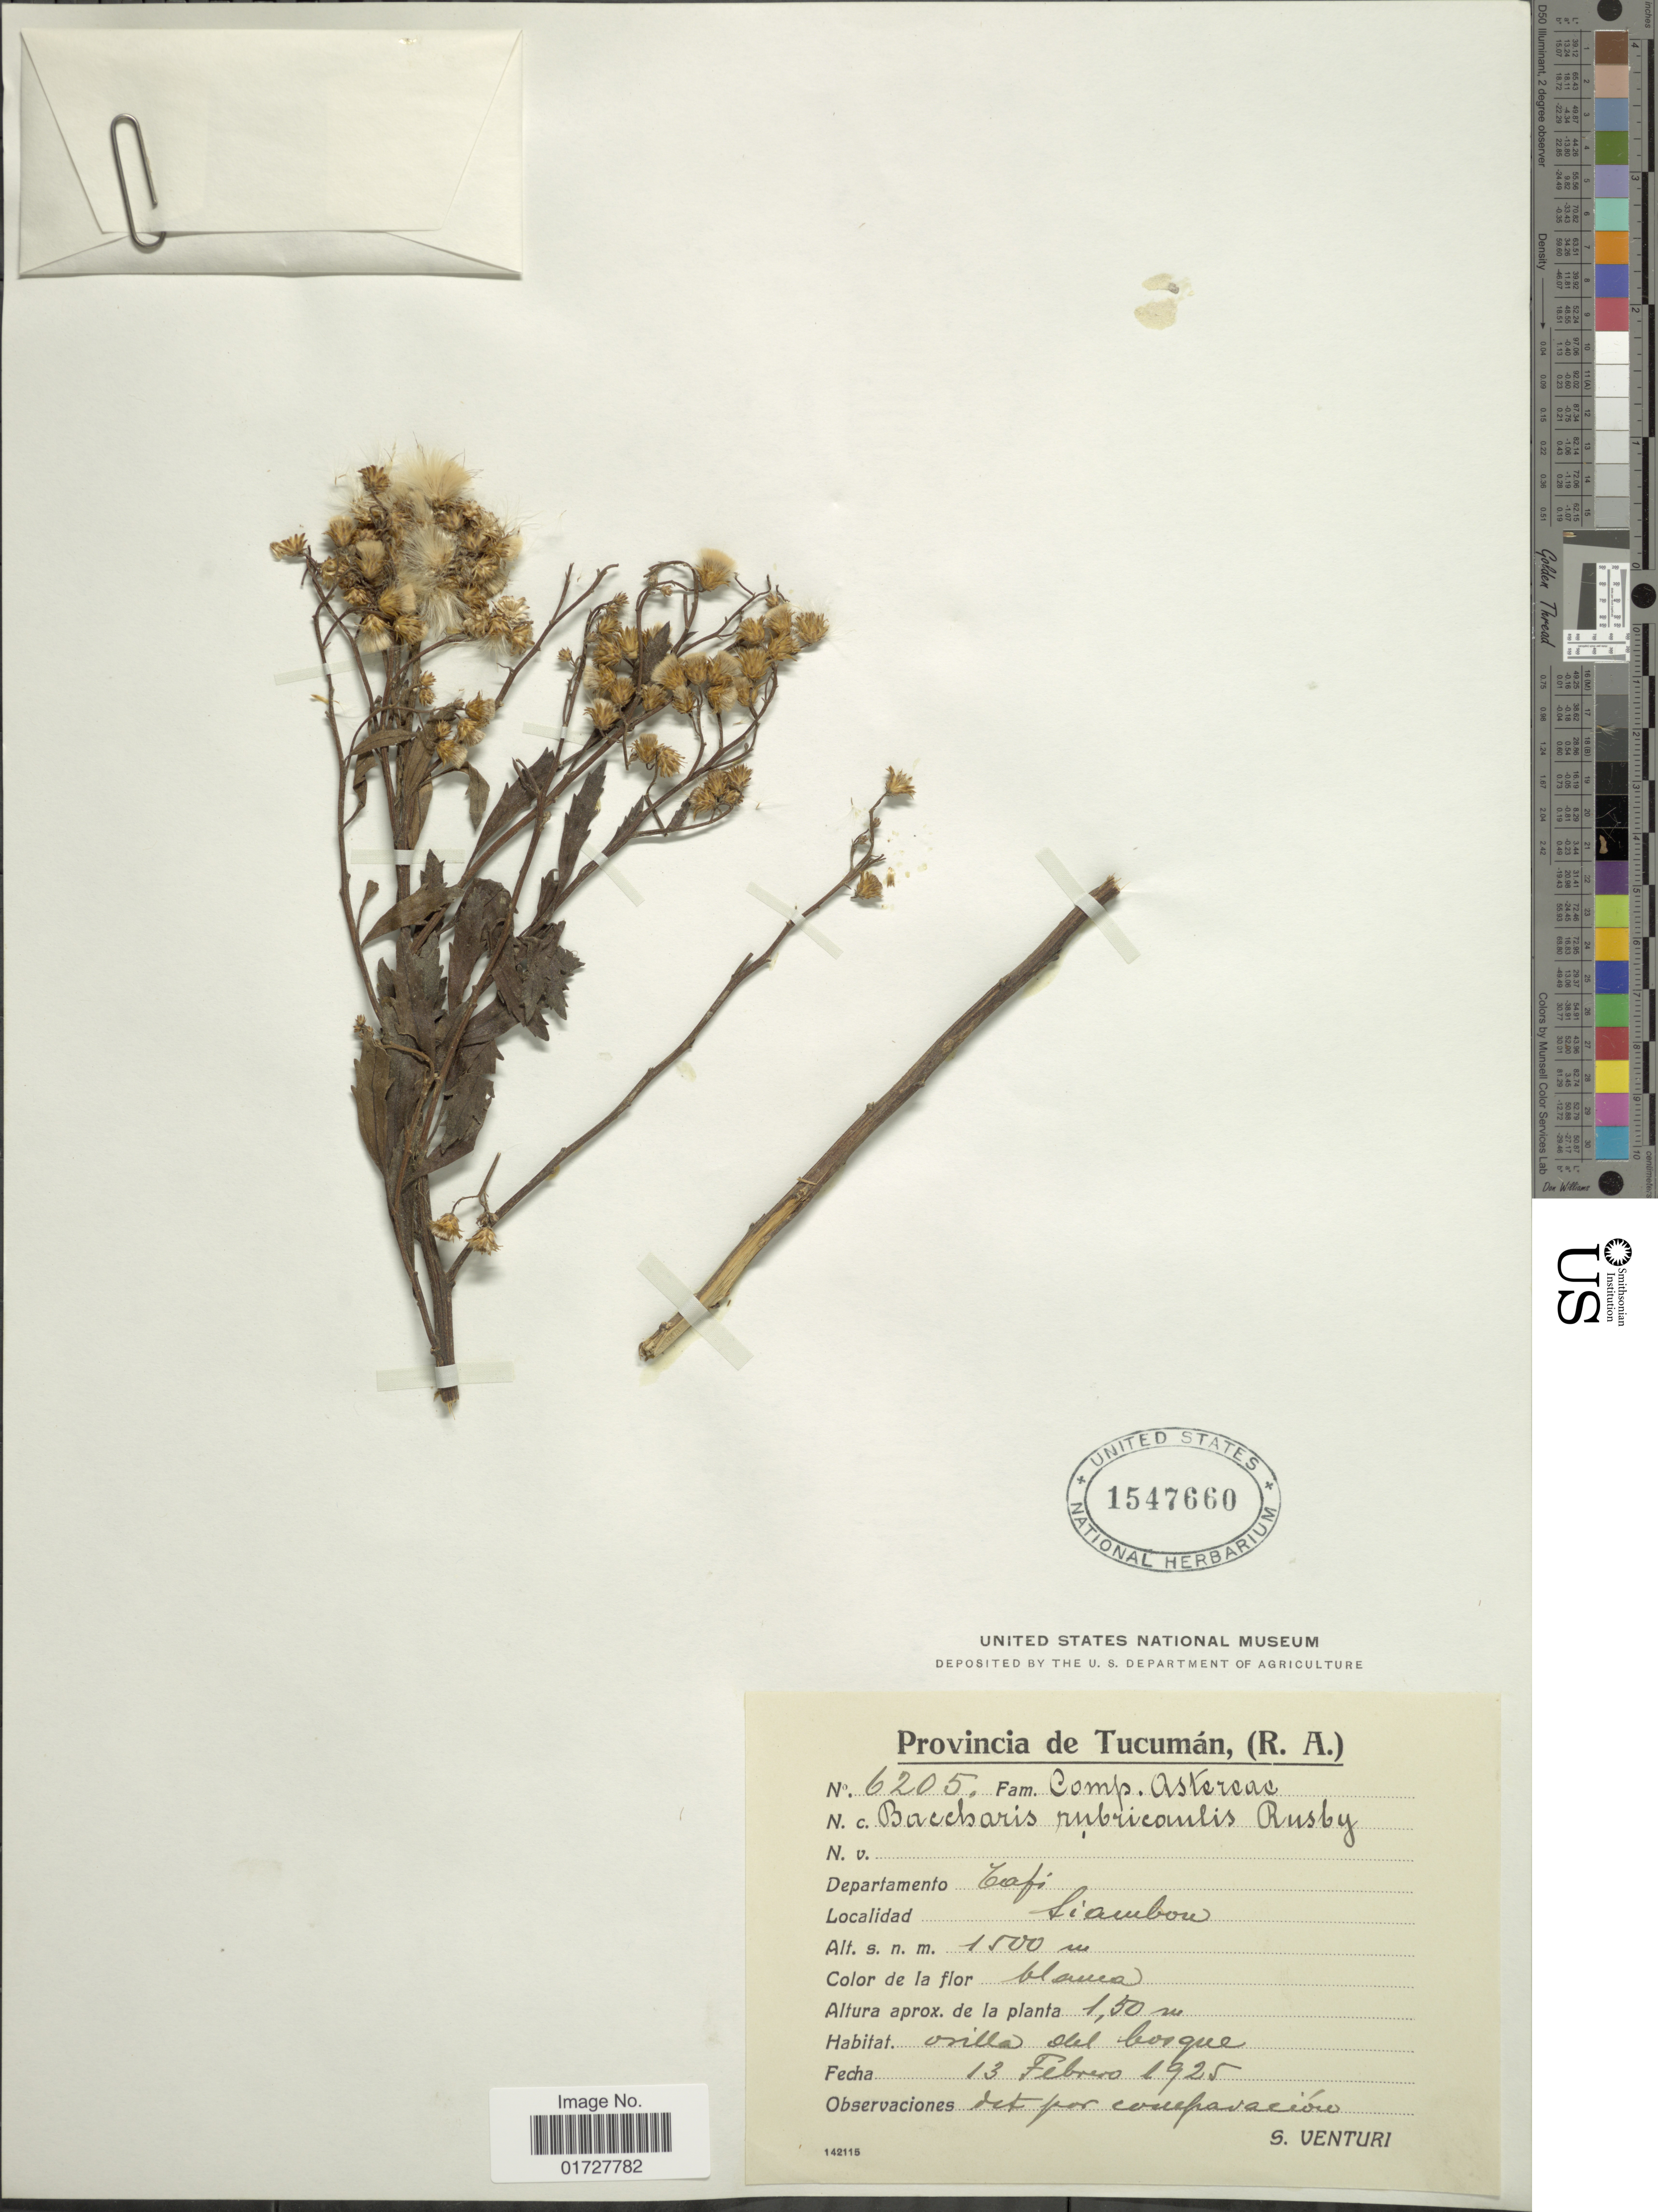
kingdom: Plantae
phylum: Tracheophyta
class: Magnoliopsida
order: Asterales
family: Asteraceae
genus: Baccharis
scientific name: Baccharis salicifolia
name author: (Ruiz & Pav.) Pers.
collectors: S. Venturi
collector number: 6205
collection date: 1925-02-13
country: Argentina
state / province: Tucuman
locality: Departamento Tafi, Siambon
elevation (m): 1500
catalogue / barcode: US 1547660